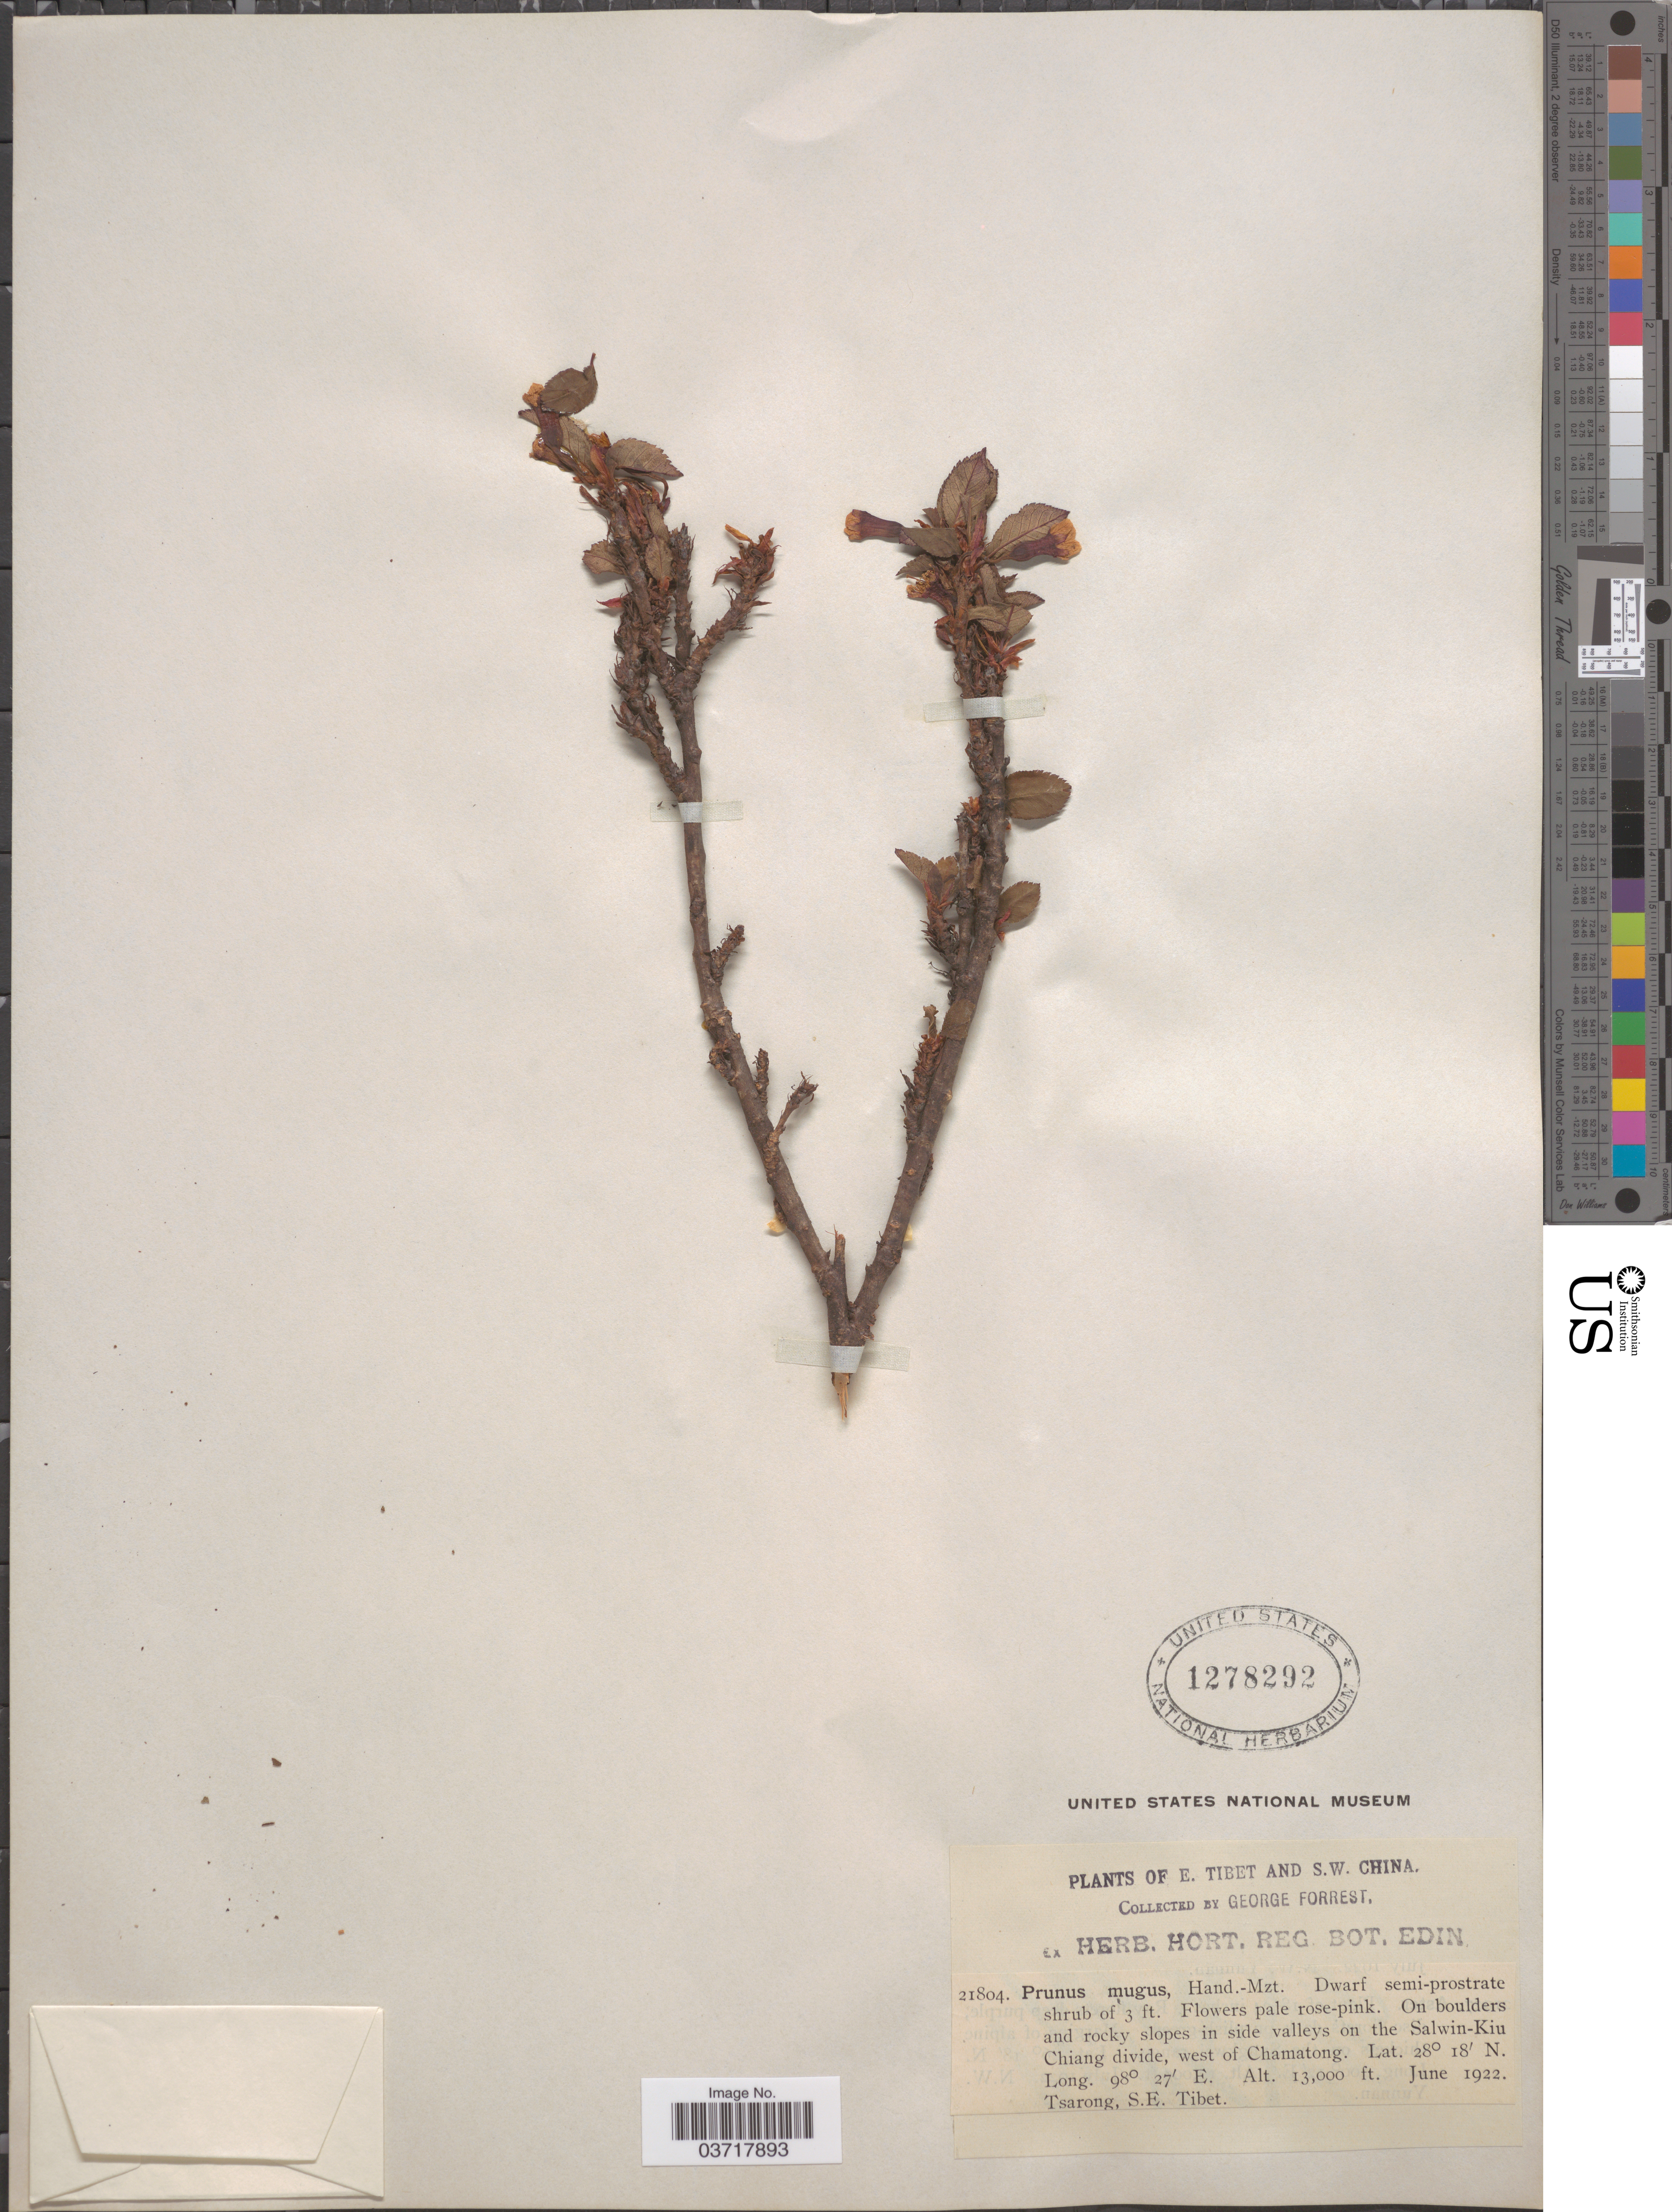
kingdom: Plantae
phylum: Tracheophyta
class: Magnoliopsida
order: Rosales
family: Rosaceae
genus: Prunus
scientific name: Prunus mugus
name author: Hand.-Mazz.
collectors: G. Forrest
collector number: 21804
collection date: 1922-06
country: China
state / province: Xizang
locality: S.W. China. In side valleys on the Salwin-Kiu Chiang divide, west of Chamatong. Tsarong, S.E. Tibet.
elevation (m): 3962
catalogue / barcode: US 1278292